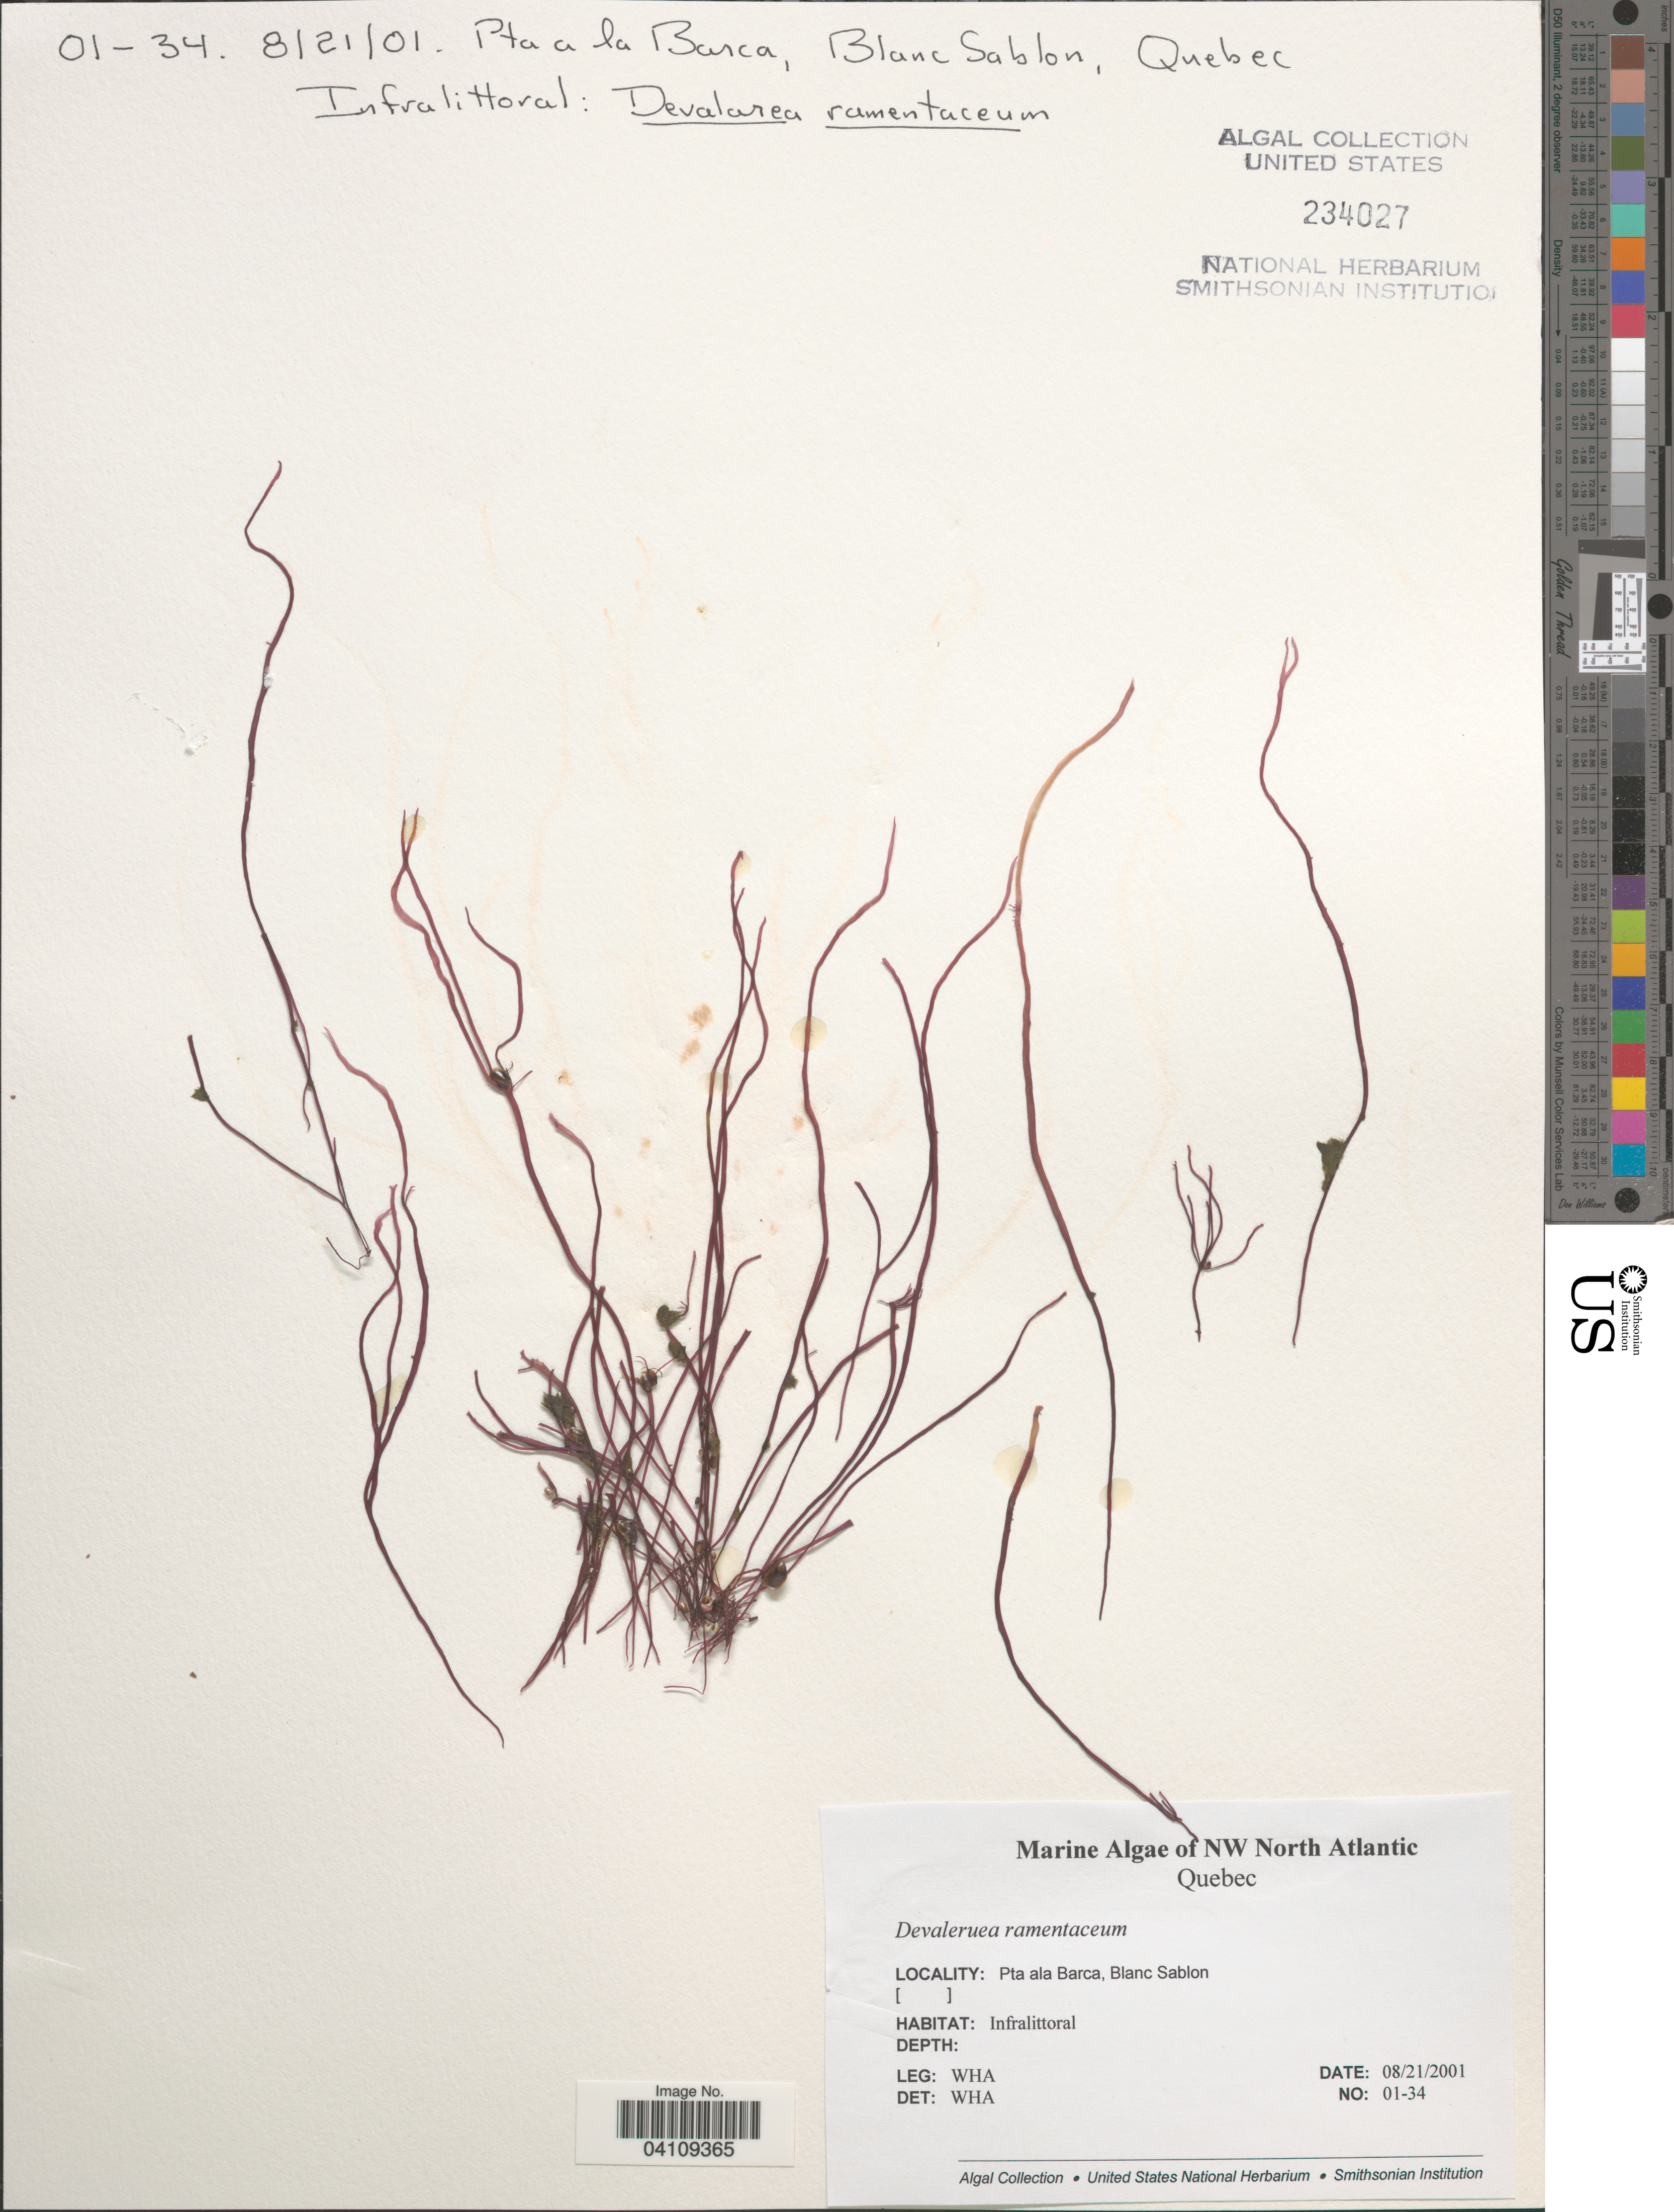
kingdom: Plantae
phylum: Rhodophyta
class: Florideophyceae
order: Palmariales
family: Palmariaceae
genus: Devaleraea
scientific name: Devaleraea ramentacea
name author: (L.) Guiry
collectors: W. H. Adey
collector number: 01-34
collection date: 2001-08-21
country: Canada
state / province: Quebec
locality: NW North Atlantic. Pta ala Barca, Blanc Station.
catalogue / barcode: US 234027